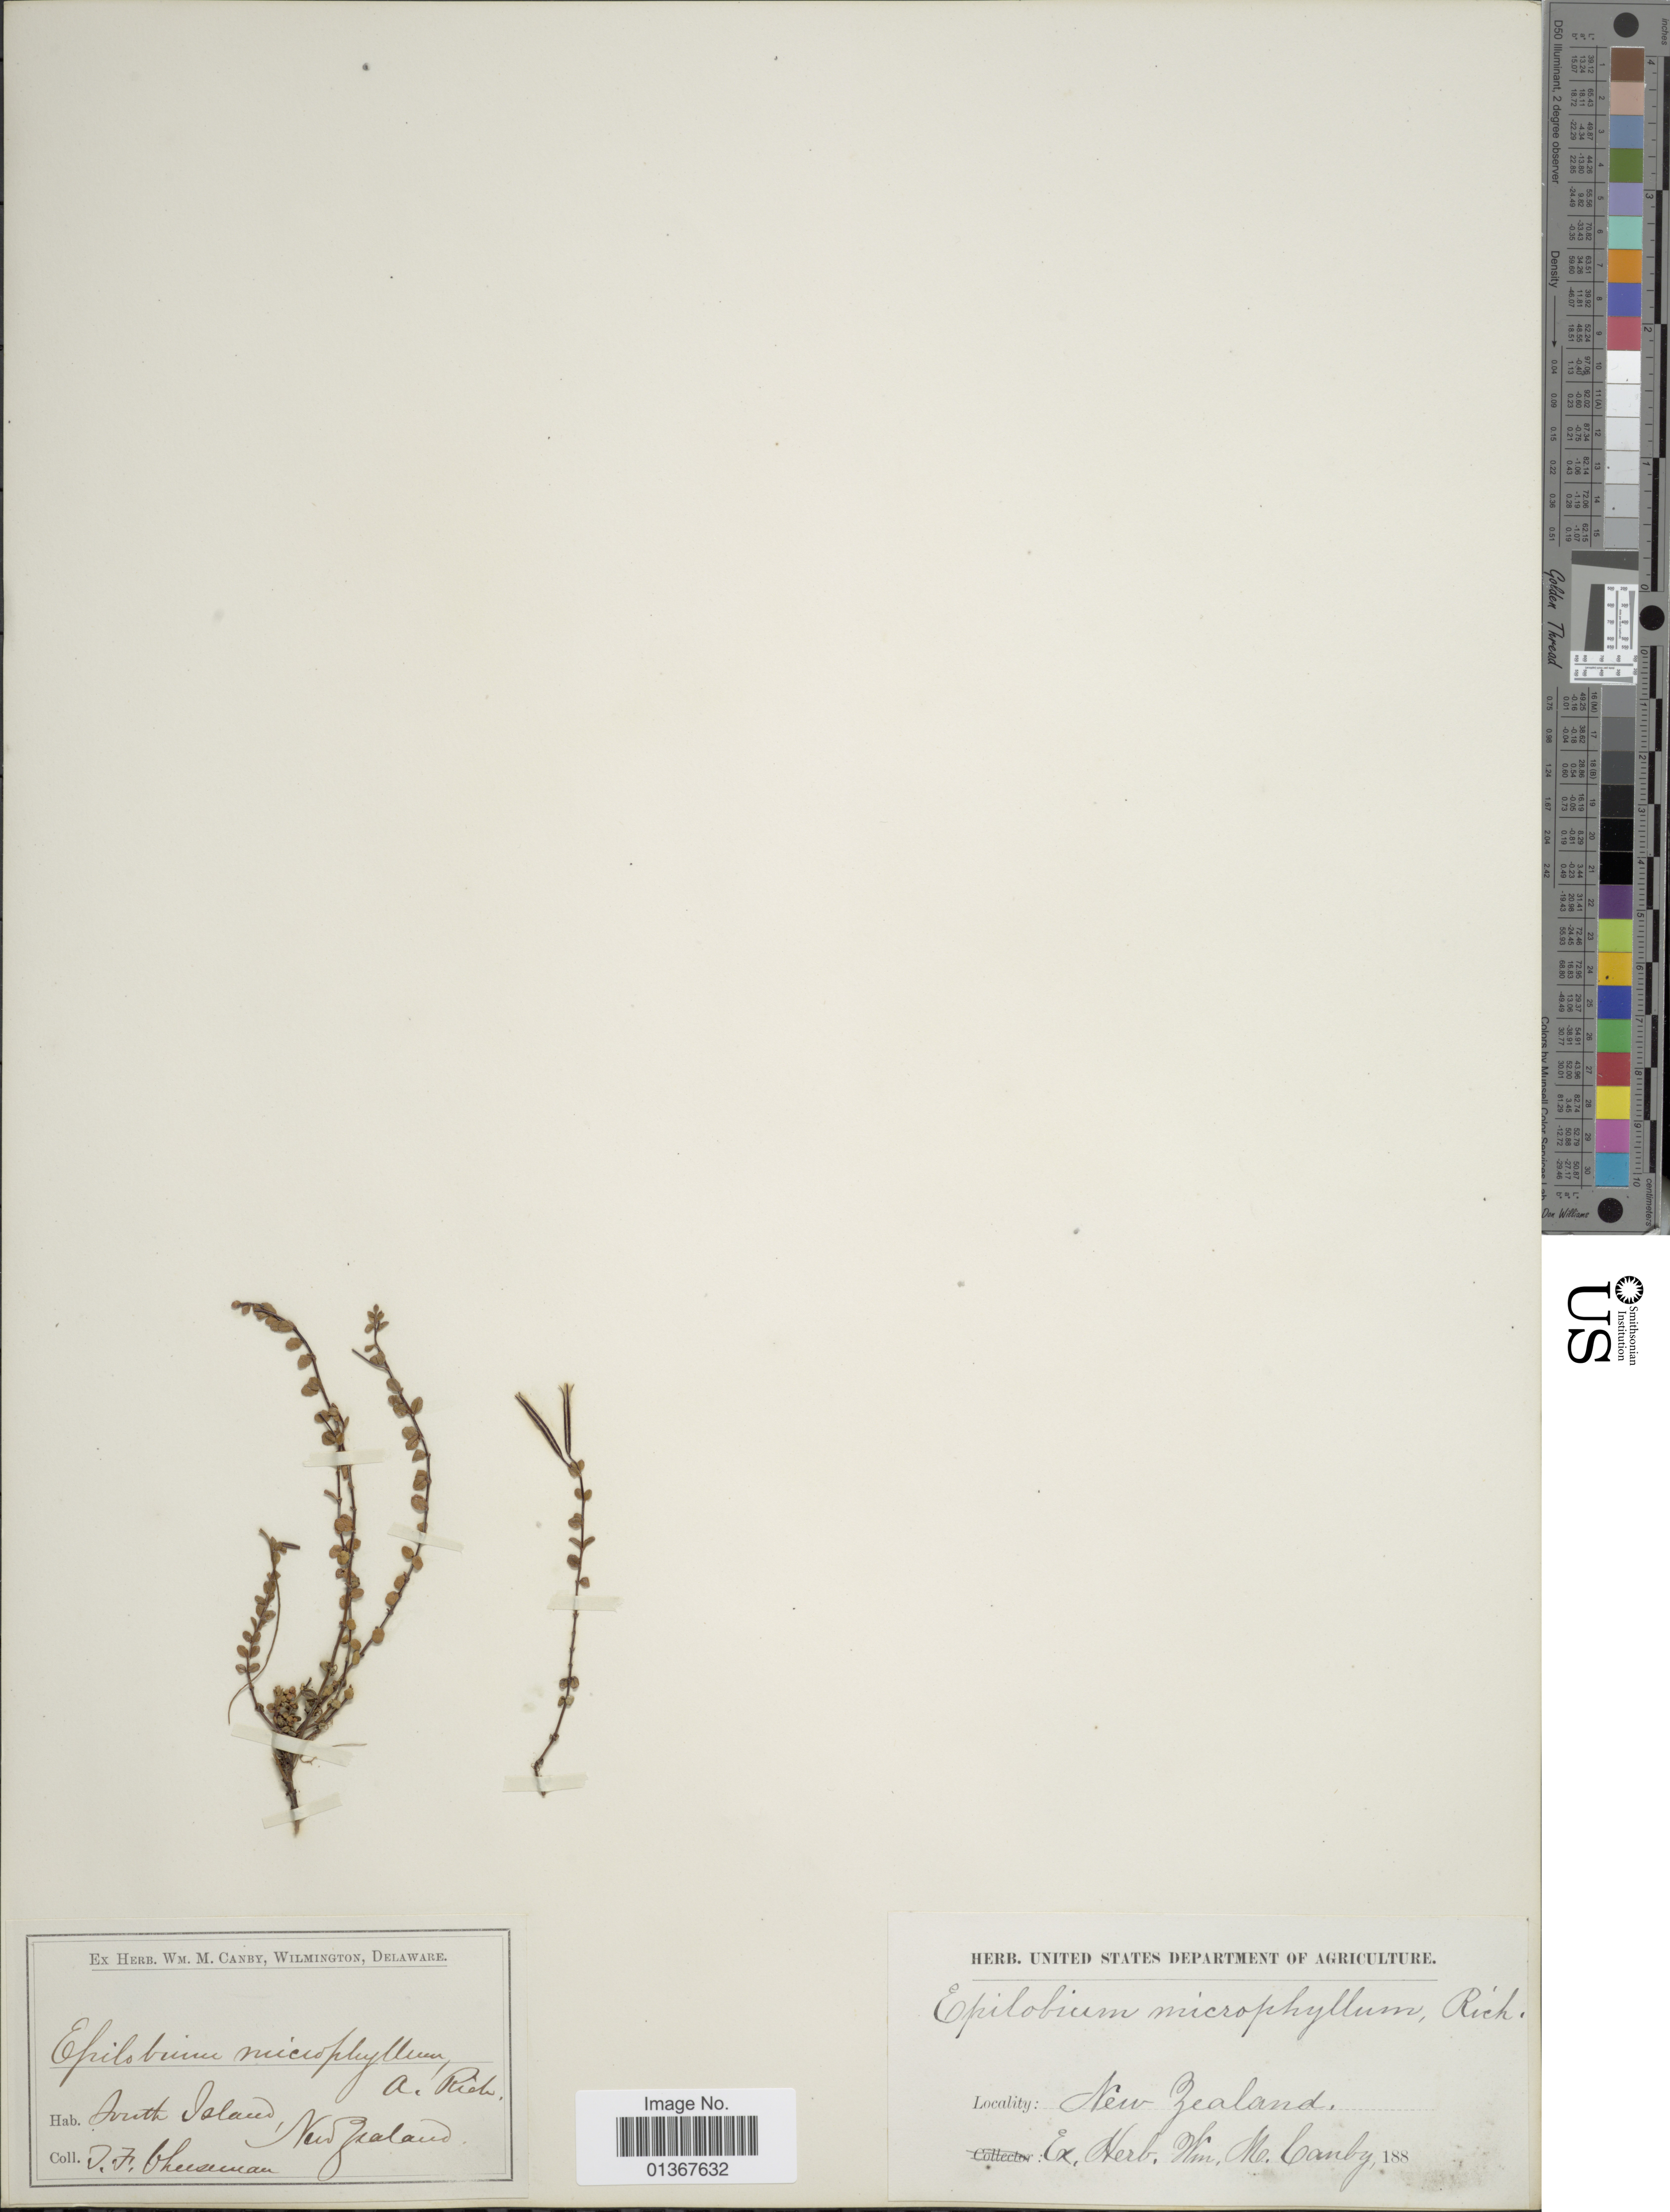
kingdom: Plantae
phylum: Tracheophyta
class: Magnoliopsida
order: Myrtales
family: Onagraceae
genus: Epilobium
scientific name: Epilobium microphyllum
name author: A. Rich.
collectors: T. F. Cheeseman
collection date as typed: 188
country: New Zealand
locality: South Island.